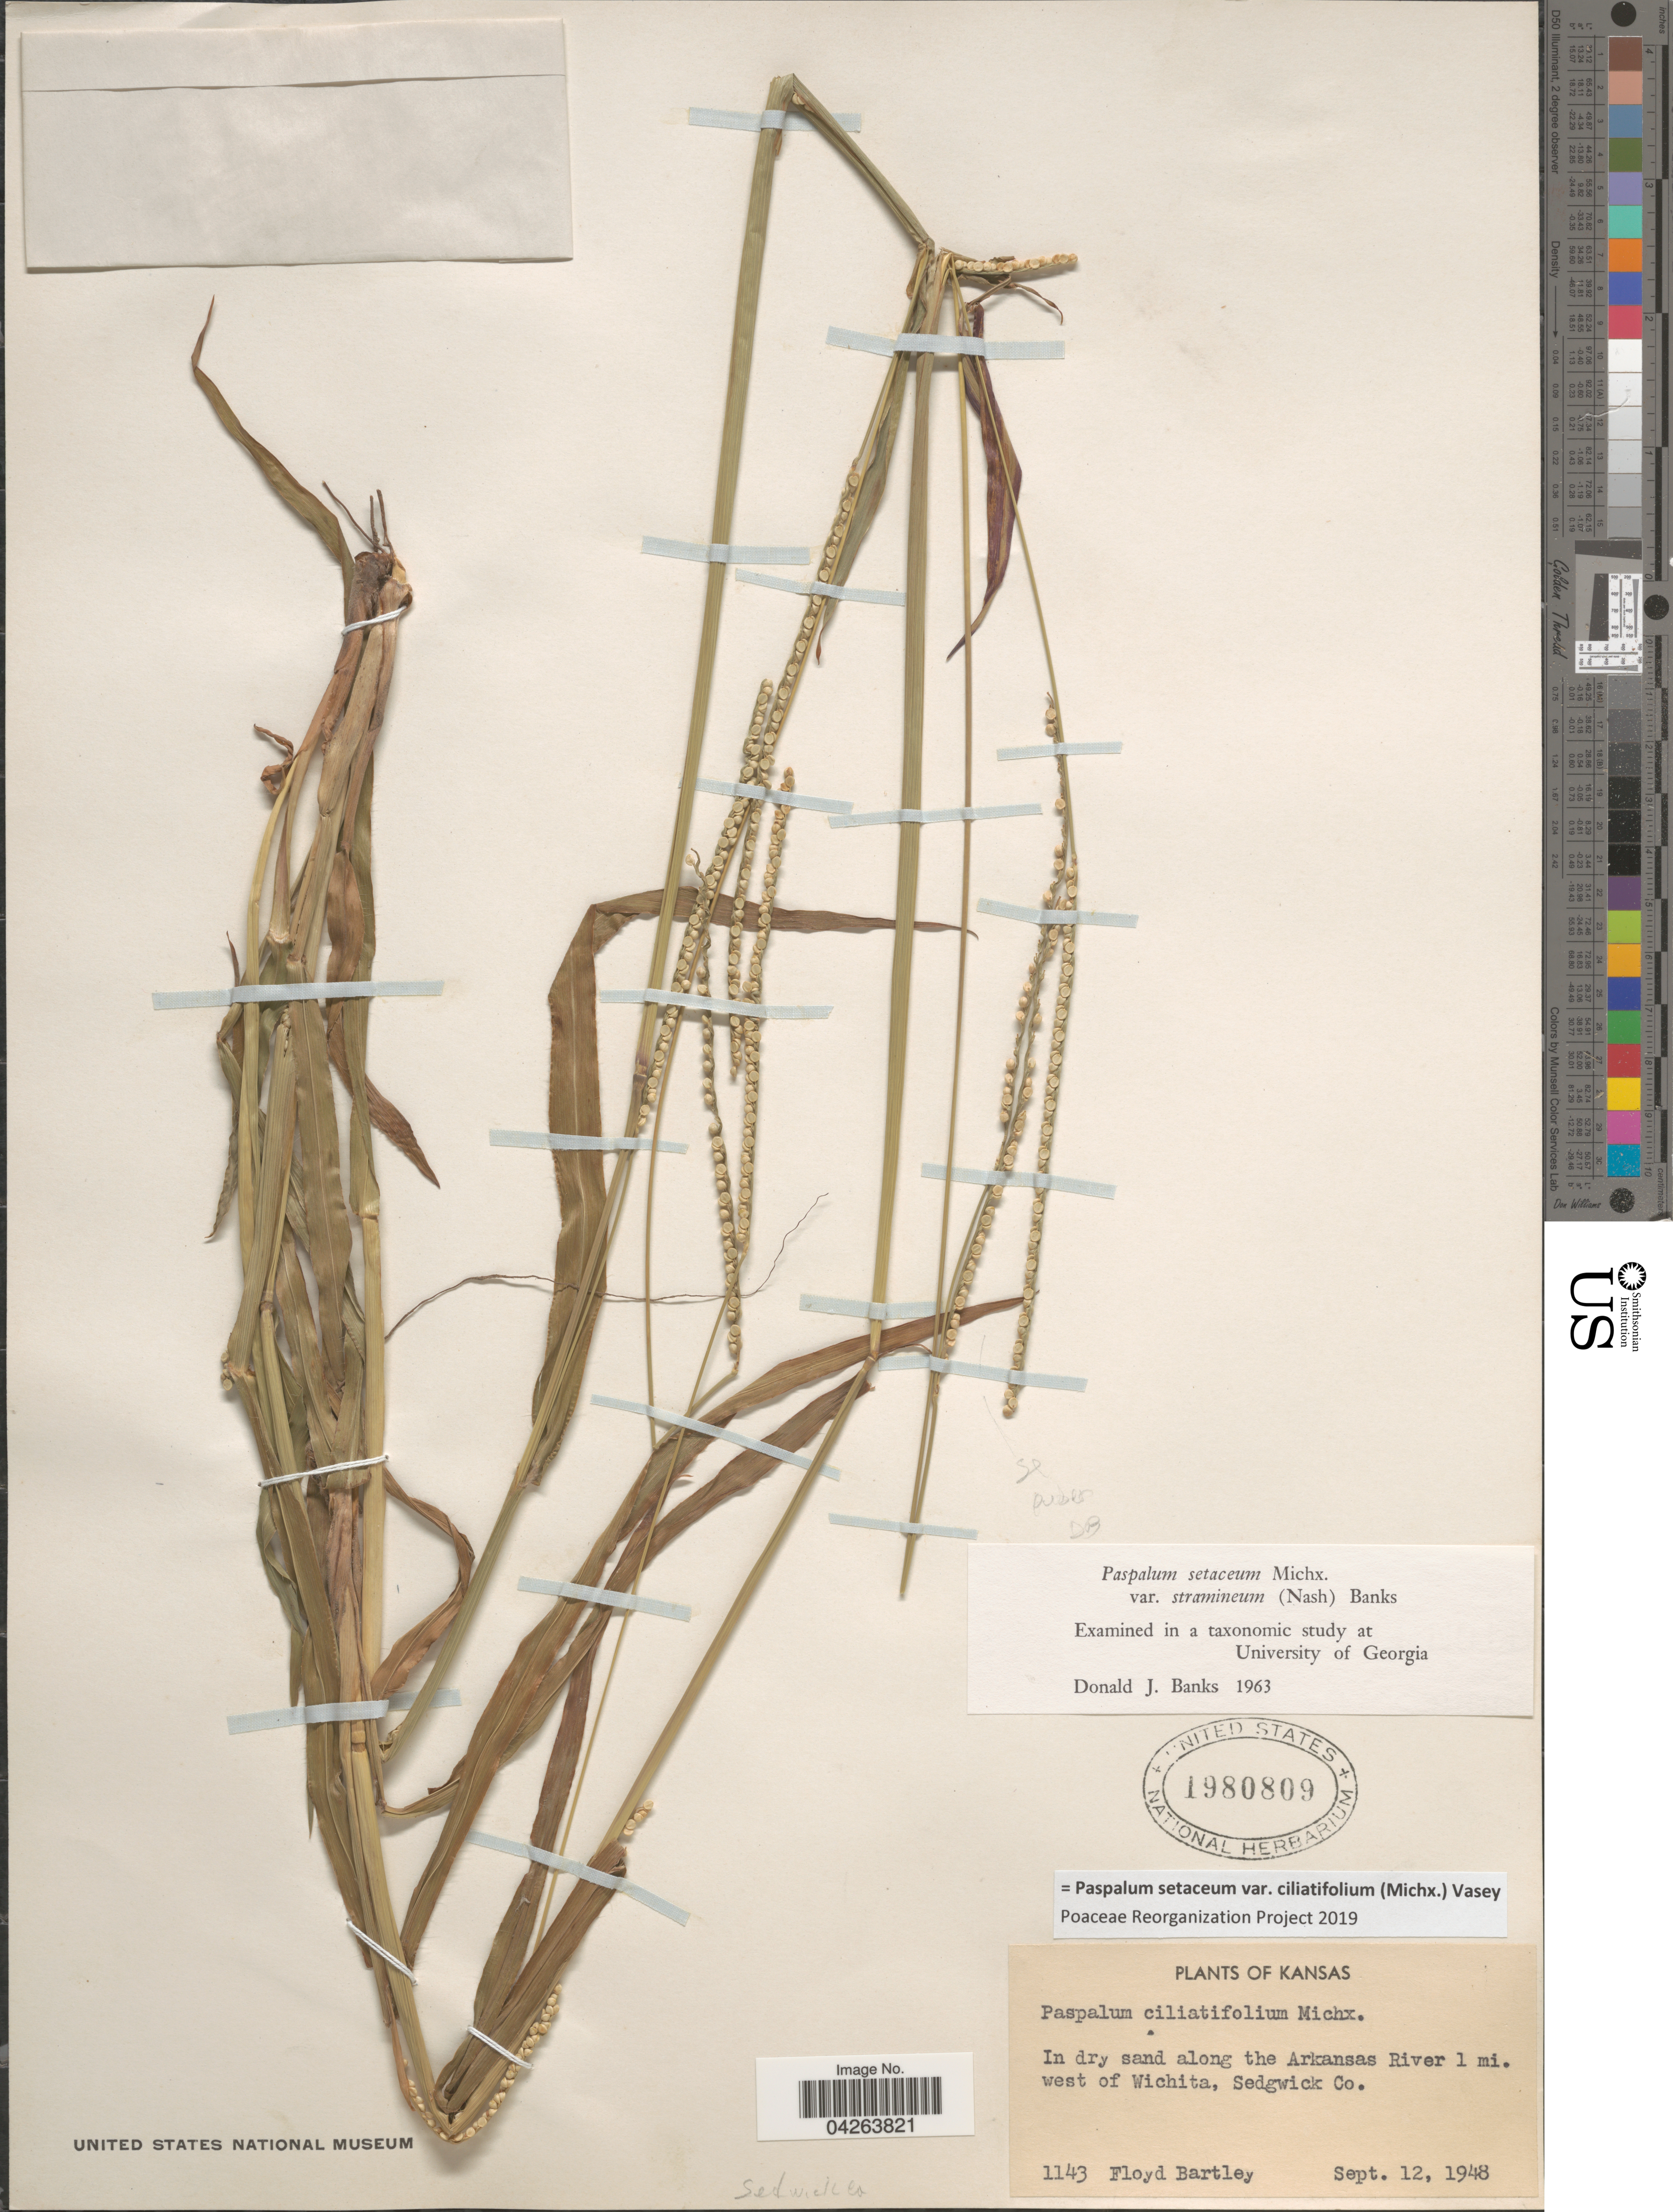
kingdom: Plantae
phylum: Tracheophyta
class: Liliopsida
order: Poales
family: Poaceae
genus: Paspalum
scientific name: Paspalum setaceum var. ciliatifolium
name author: (Michx.) Vasey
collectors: F. Bartley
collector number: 1143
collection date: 1948-09-12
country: United States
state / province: Kansas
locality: In dry sand along the Arkansas River 1 mi. west of Wichita, Sedgwick Co.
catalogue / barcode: US 1980809